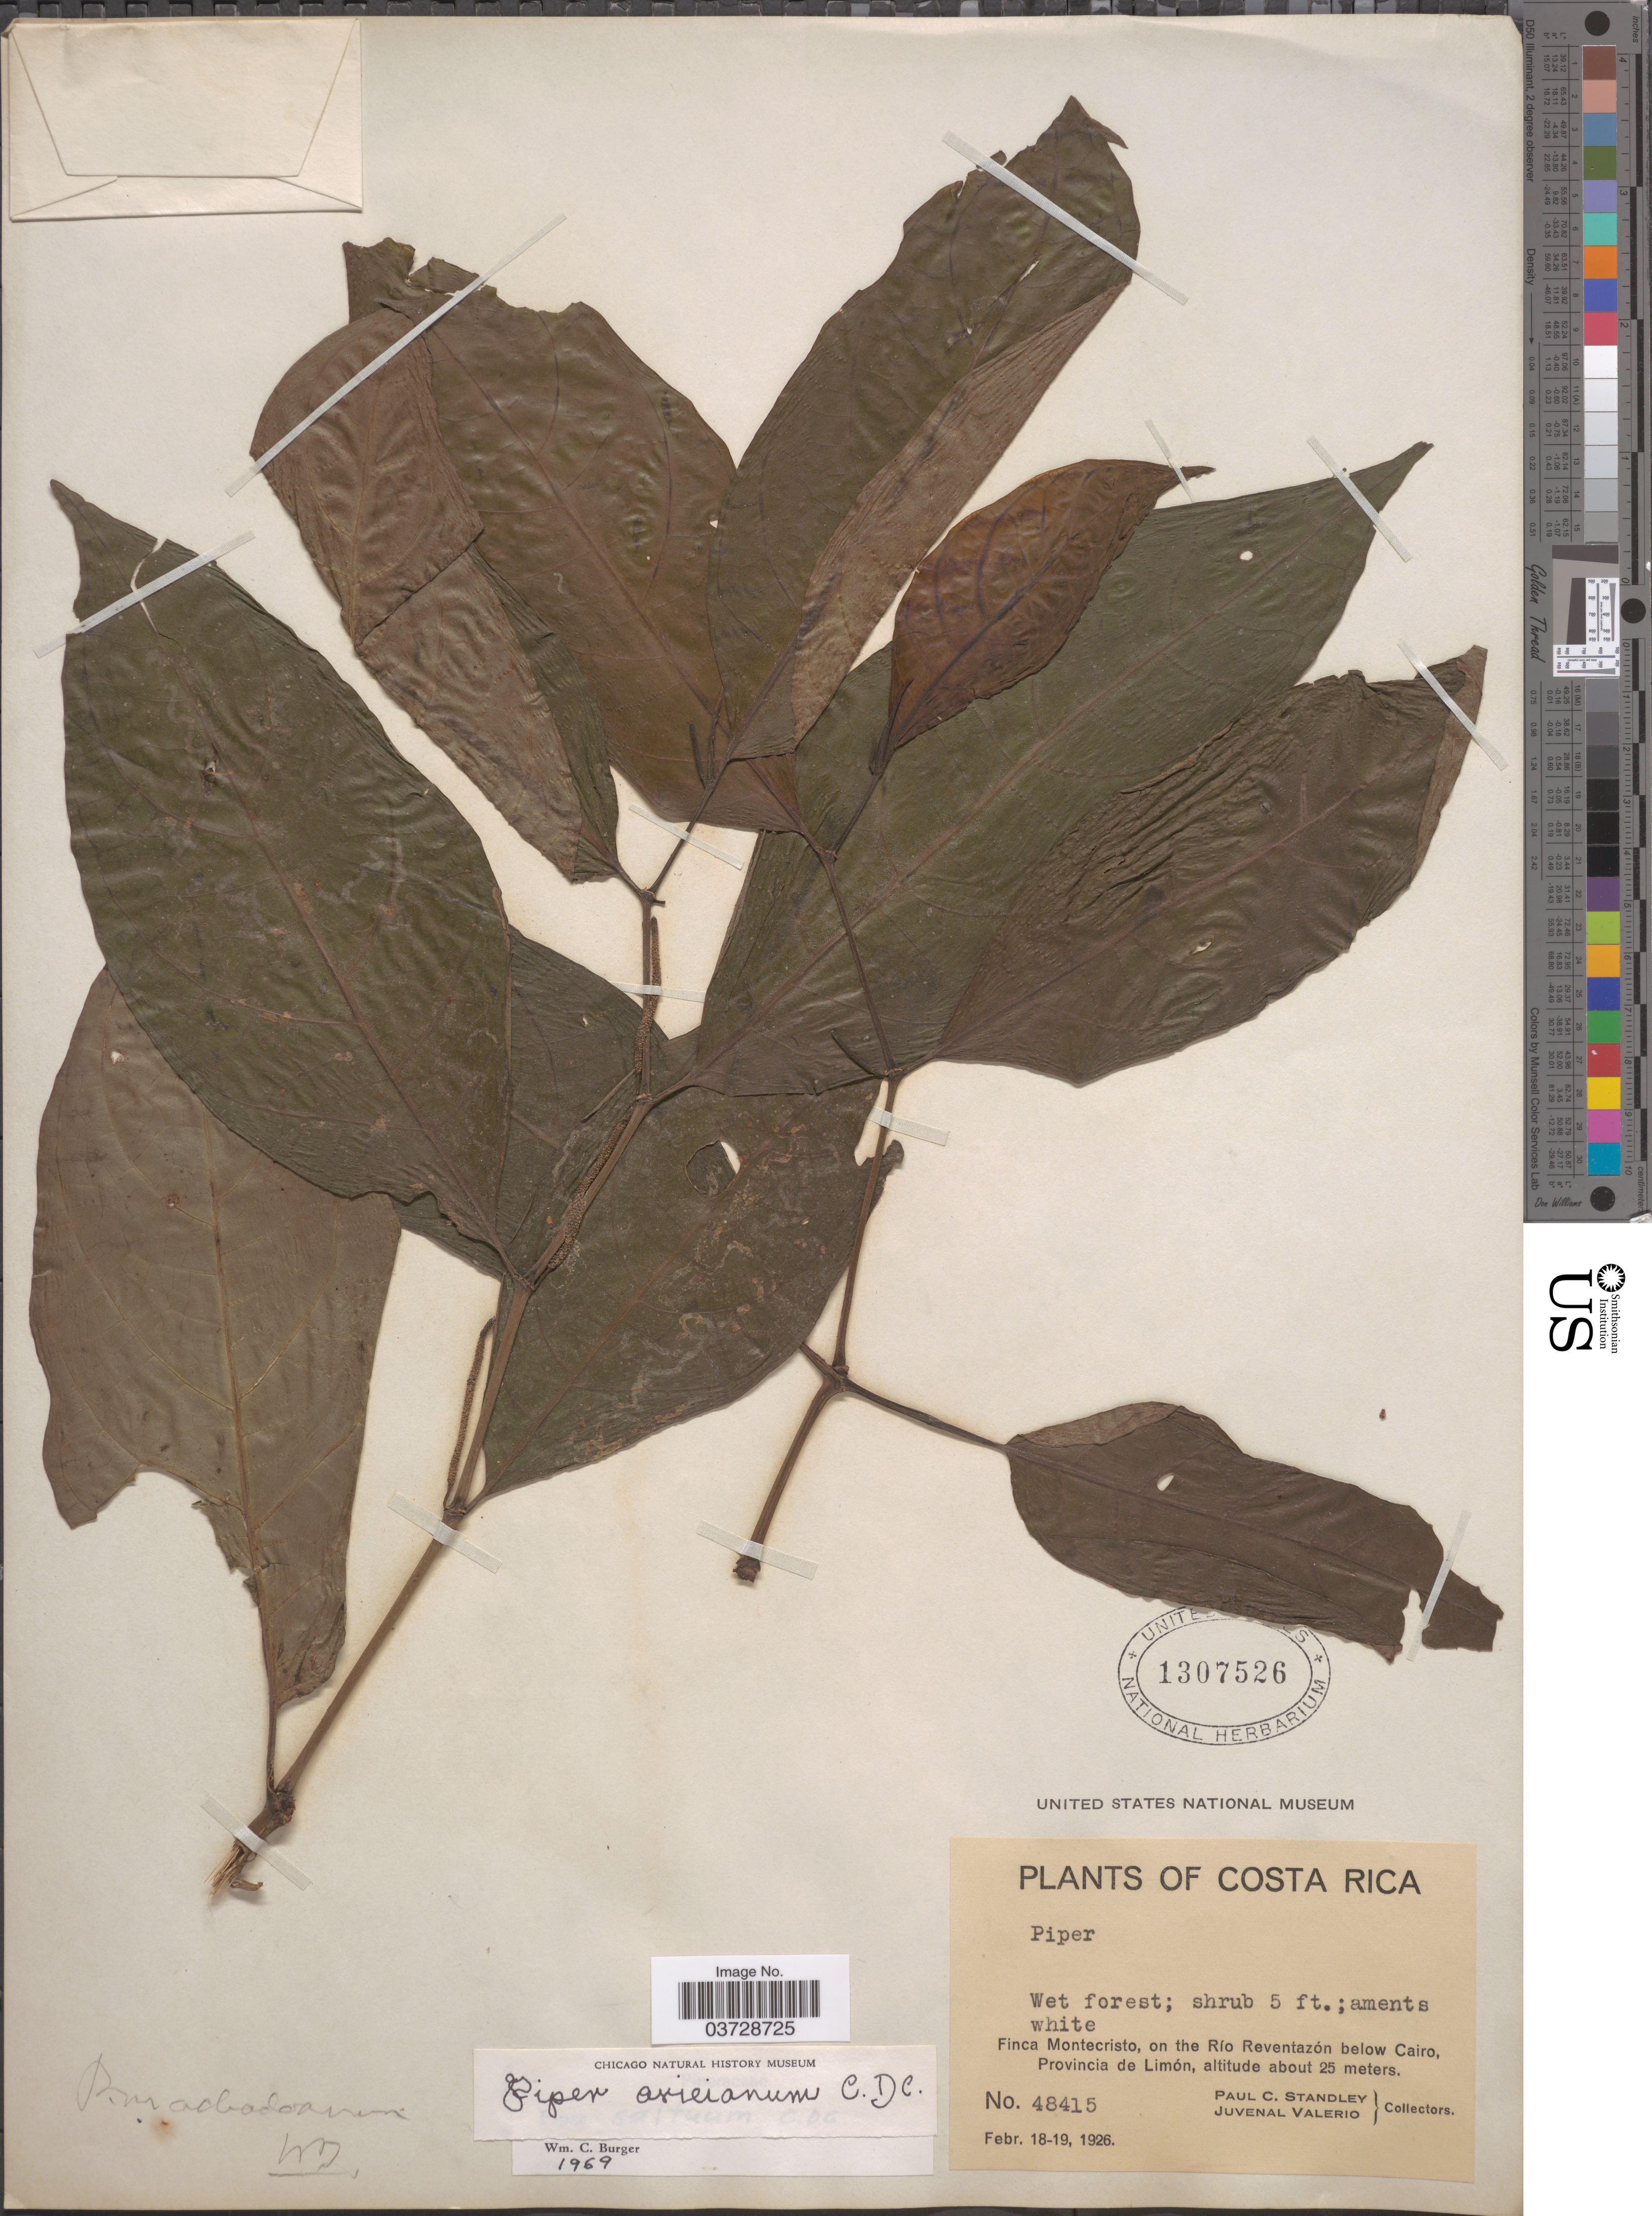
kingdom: Plantae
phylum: Tracheophyta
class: Magnoliopsida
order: Piperales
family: Piperaceae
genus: Piper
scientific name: Piper arieianum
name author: C. DC.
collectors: P. C. Standley & J. Valerio R.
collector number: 48415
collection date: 1926-02-18/1926-02-19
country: Costa Rica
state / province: Limón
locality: Finca Montecristo, on the Río Reventazón below Cairo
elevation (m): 25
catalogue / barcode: US 1307526